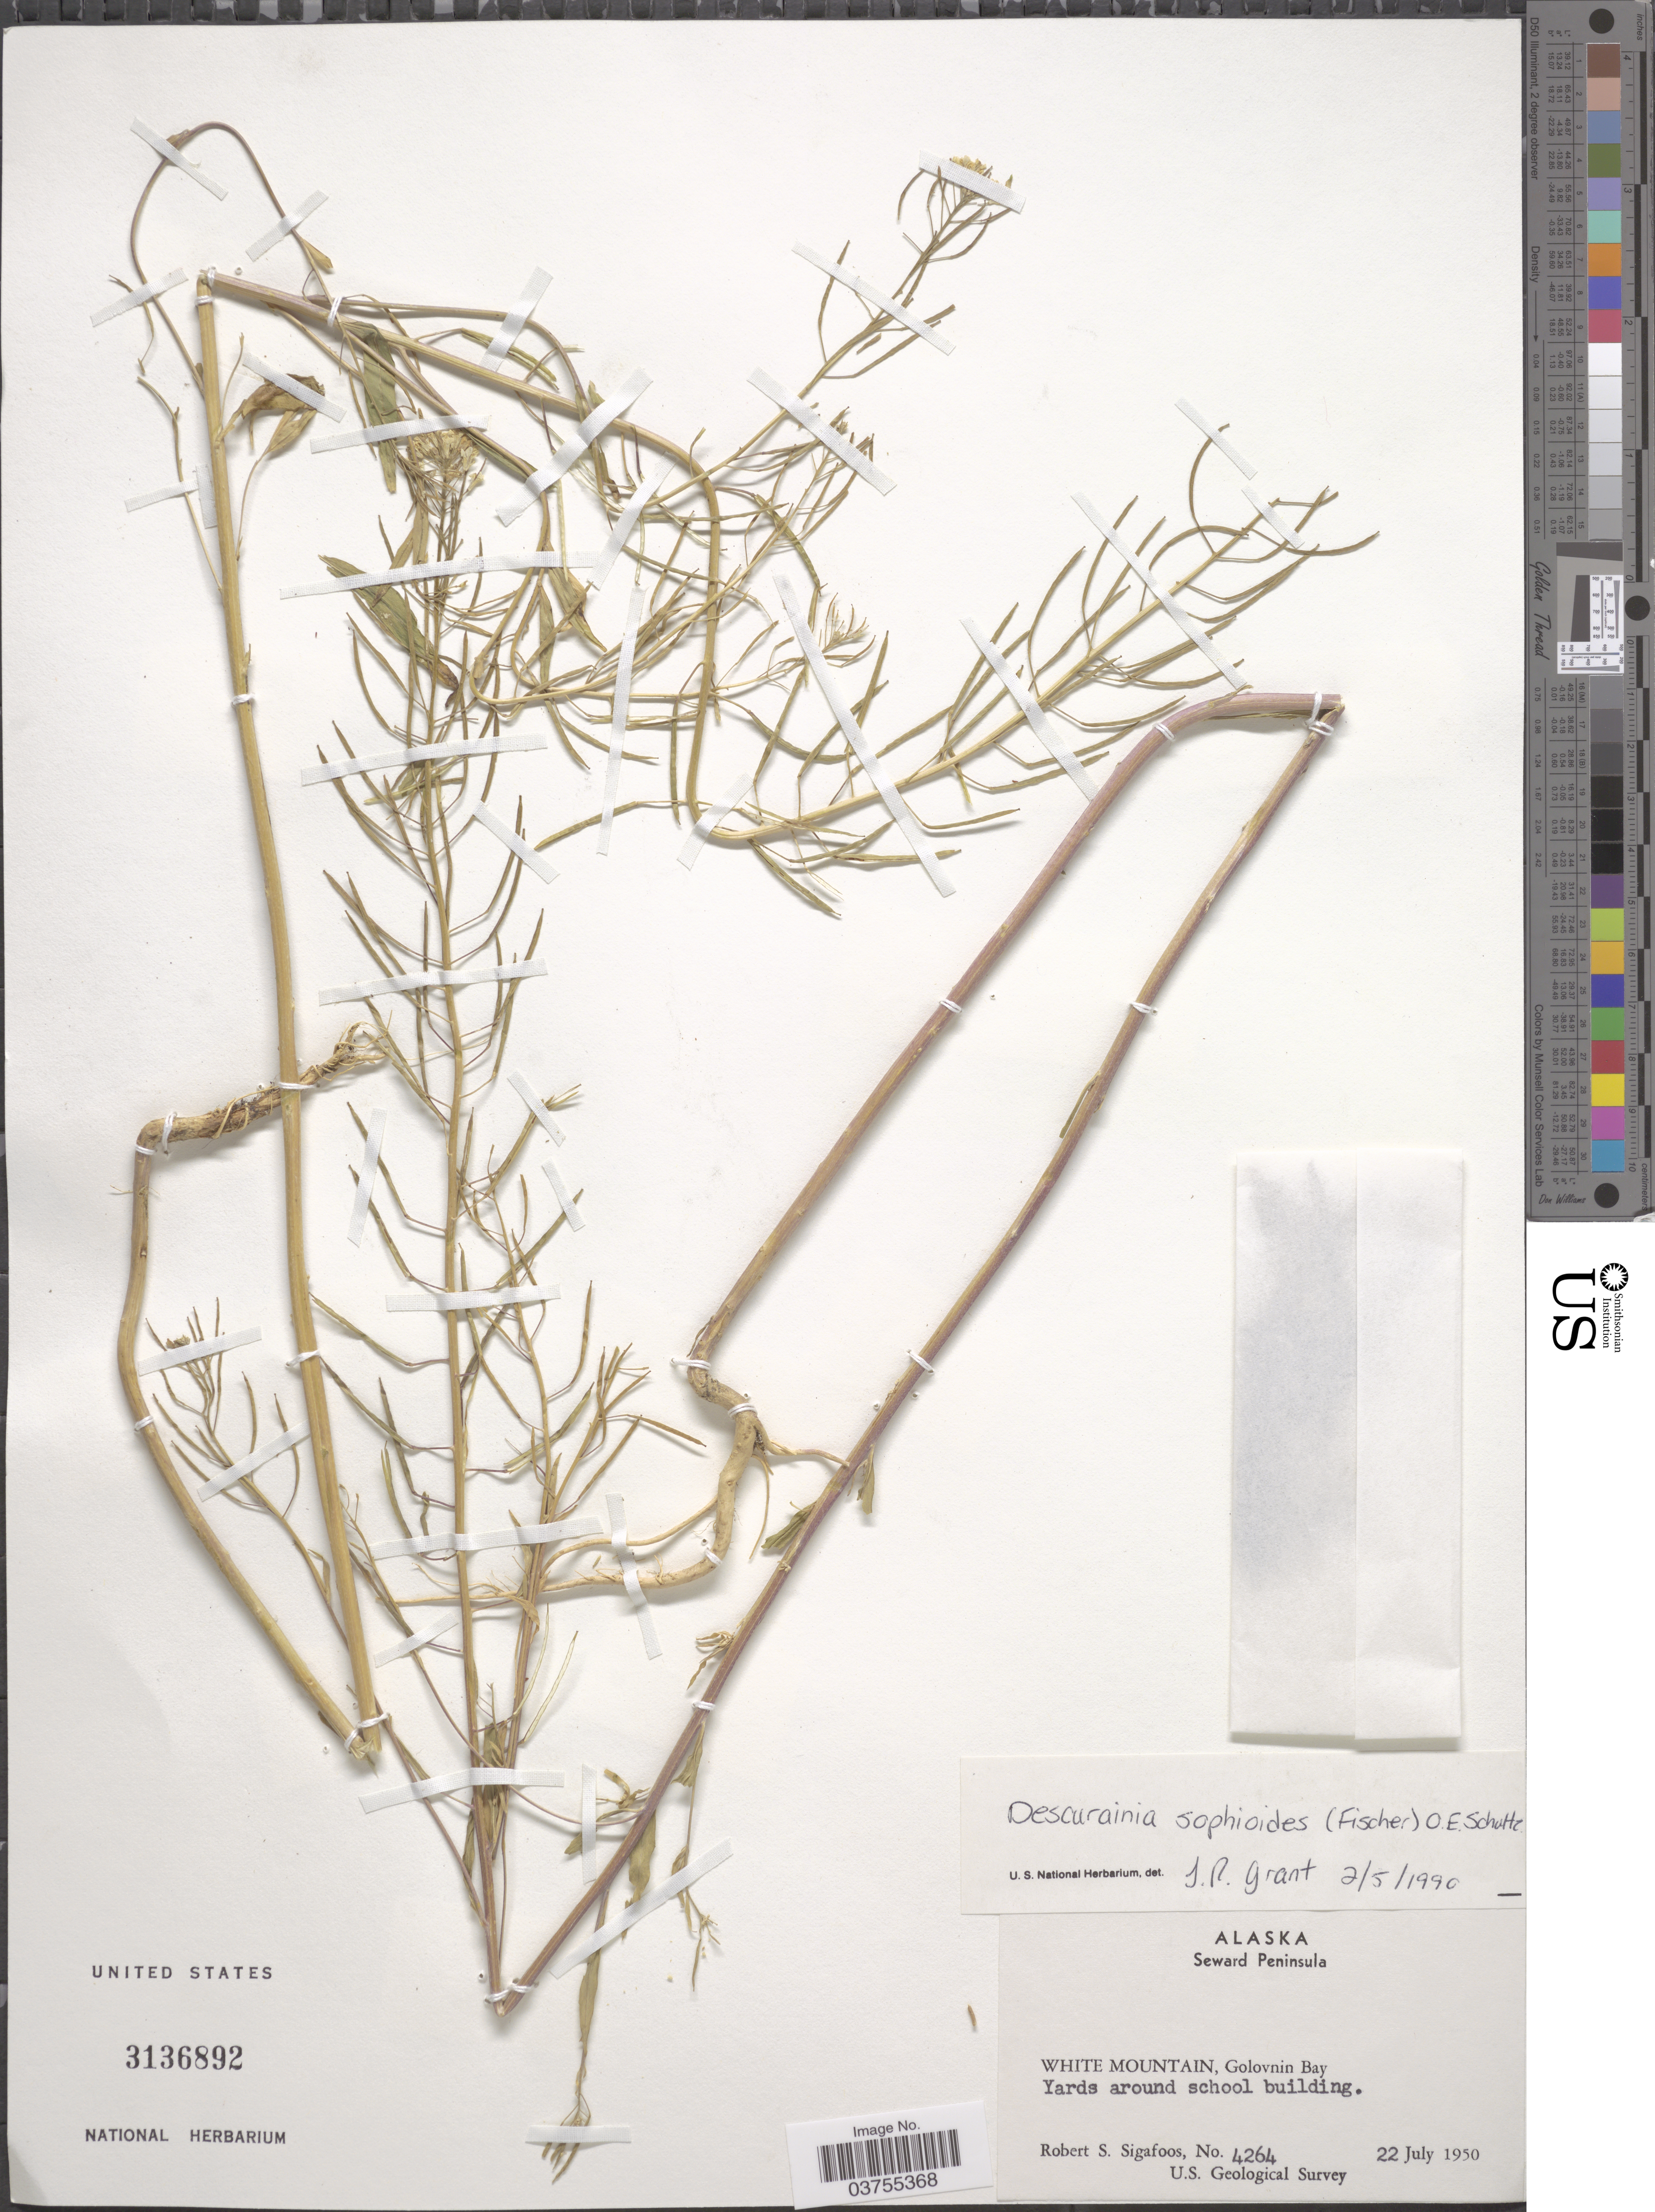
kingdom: Plantae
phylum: Tracheophyta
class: Magnoliopsida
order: Brassicales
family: Brassicaceae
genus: Descurainia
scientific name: Descurainia sophioides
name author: (Fisch.) O.E. Schultz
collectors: R. Sigafoos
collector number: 4264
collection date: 1950-07-22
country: United States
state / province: Alaska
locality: Seward Peninsula. White Mountain, Golovnin Bay. Yards around school building.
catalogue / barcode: US 3136892